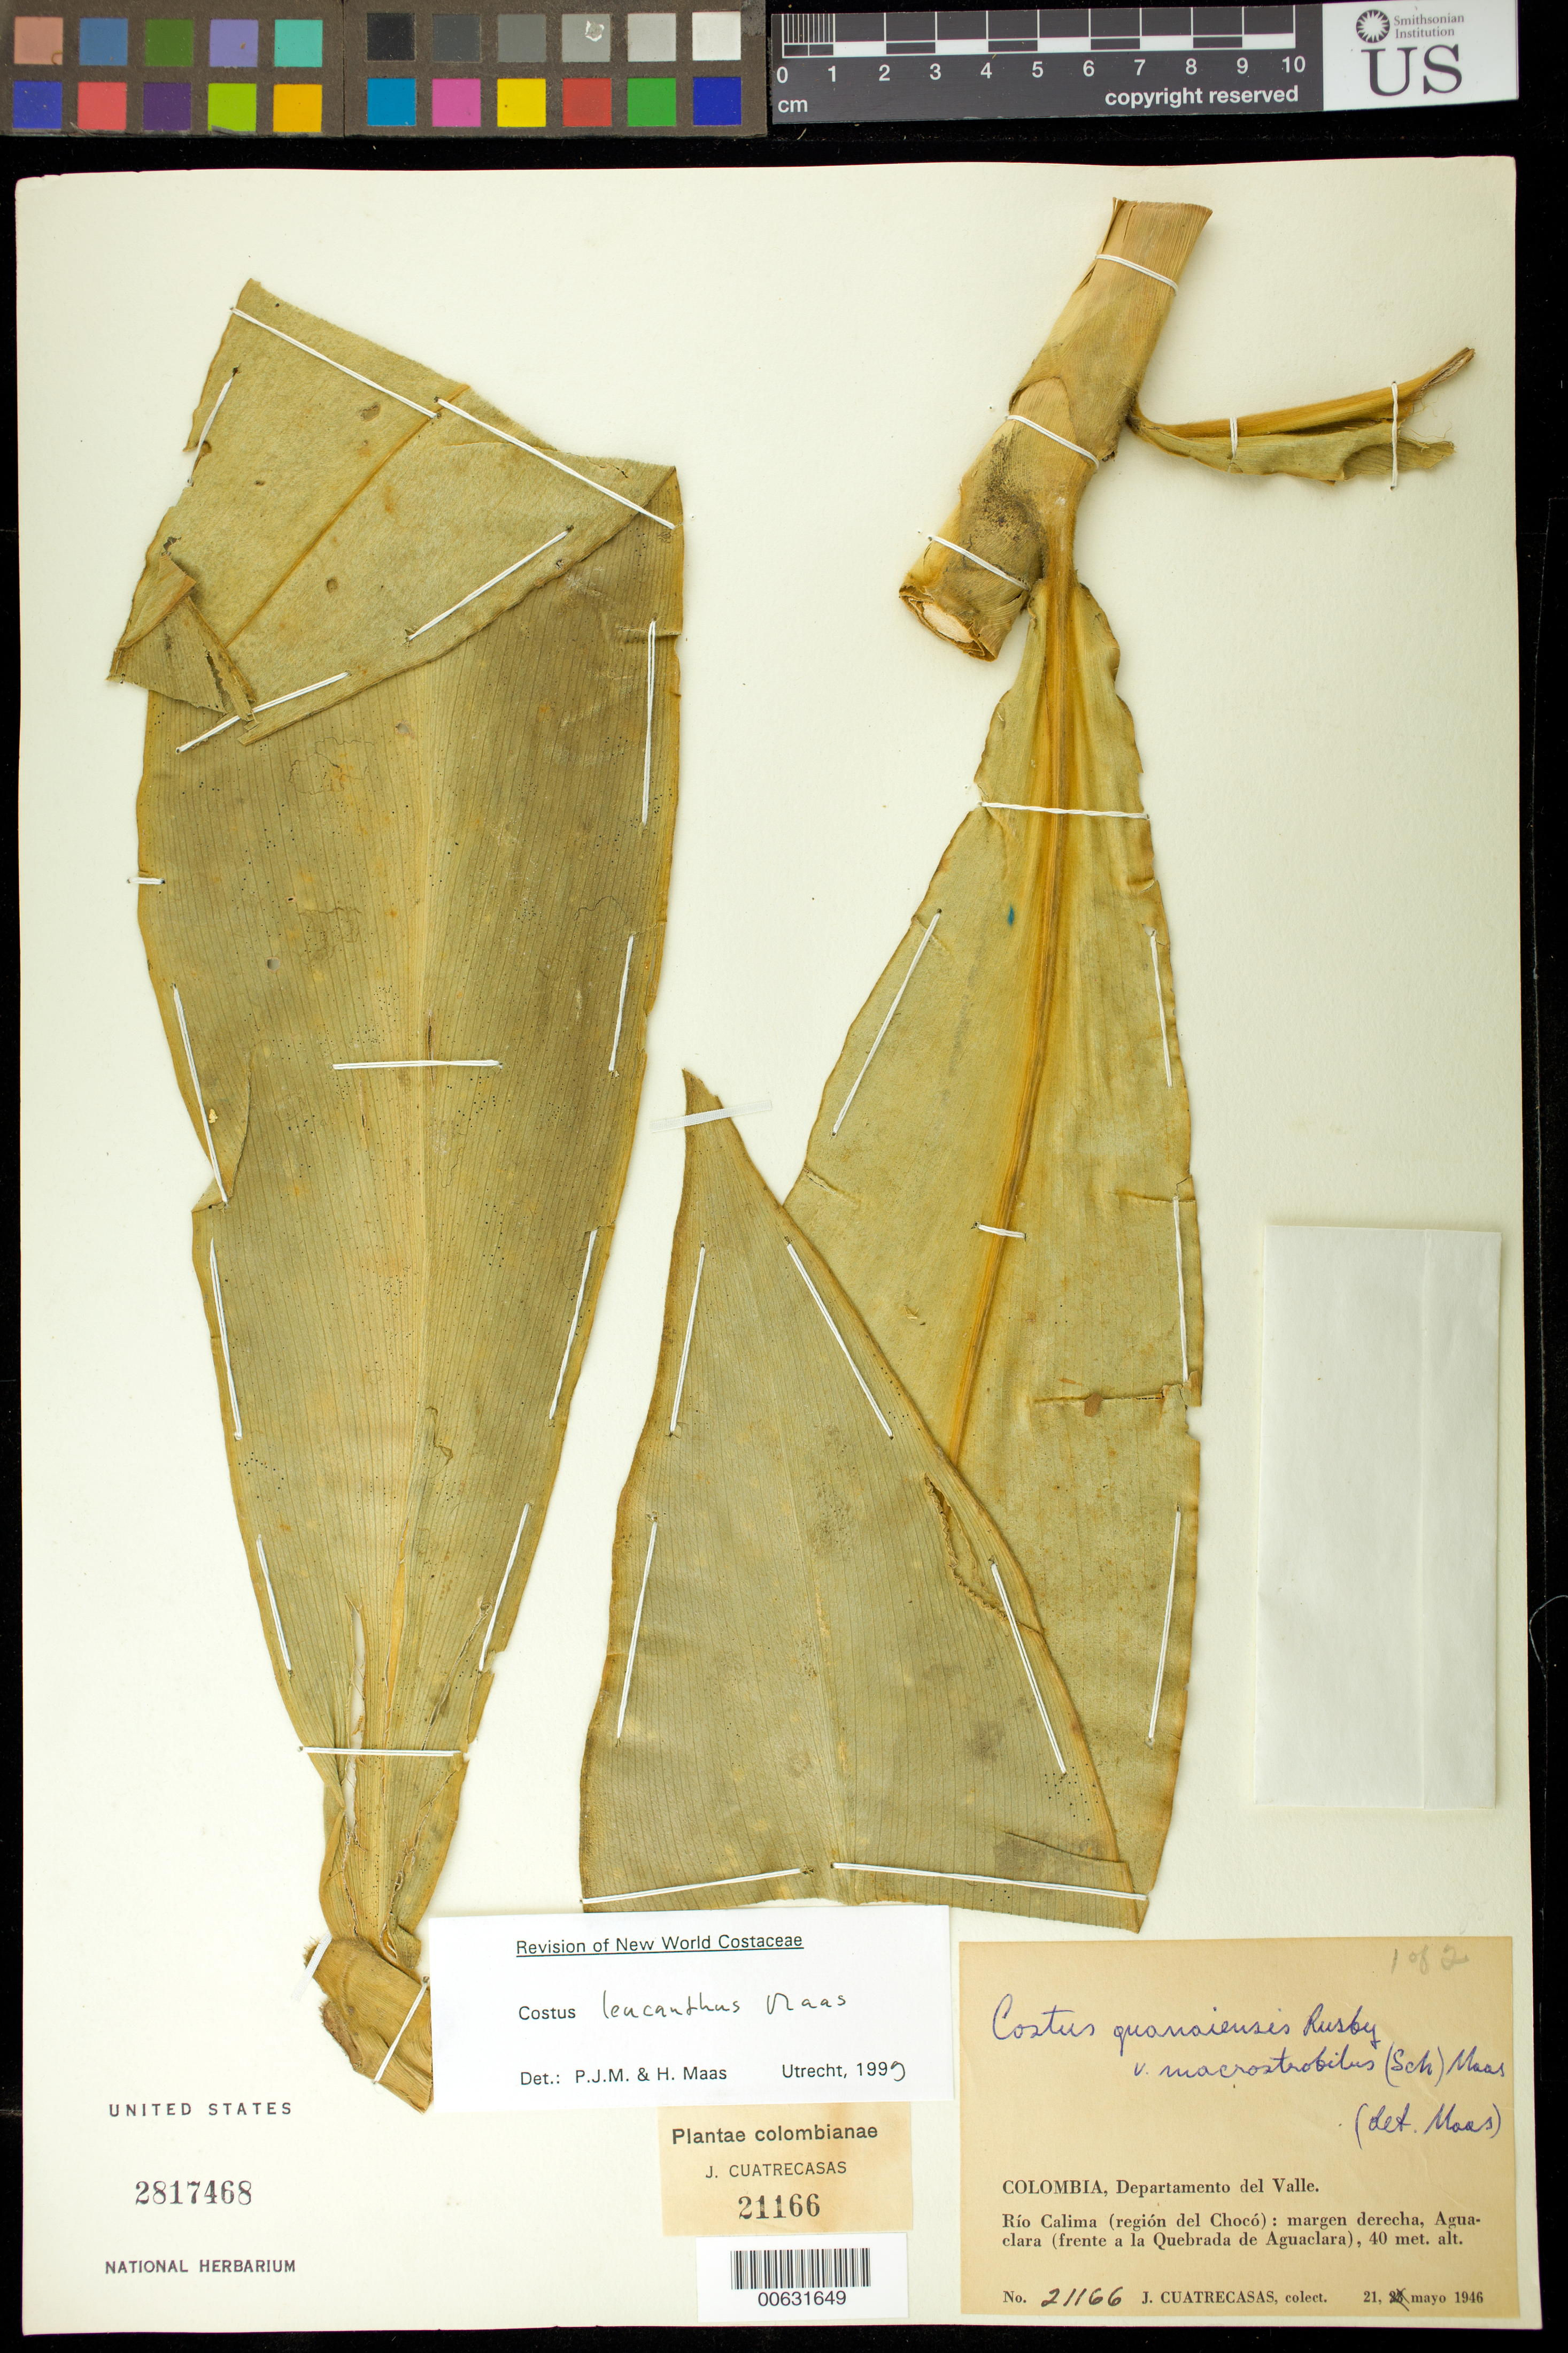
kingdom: Plantae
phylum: Tracheophyta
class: Liliopsida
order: Zingiberales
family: Costaceae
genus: Costus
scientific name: Costus leucanthus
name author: Maas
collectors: J. Cuatrecasas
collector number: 21166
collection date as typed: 21 May 1946 and 23 May 1946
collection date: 1946-05-21,1946-05-23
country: Colombia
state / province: Valle del Cauca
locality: Rio Calima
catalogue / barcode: US 2817468